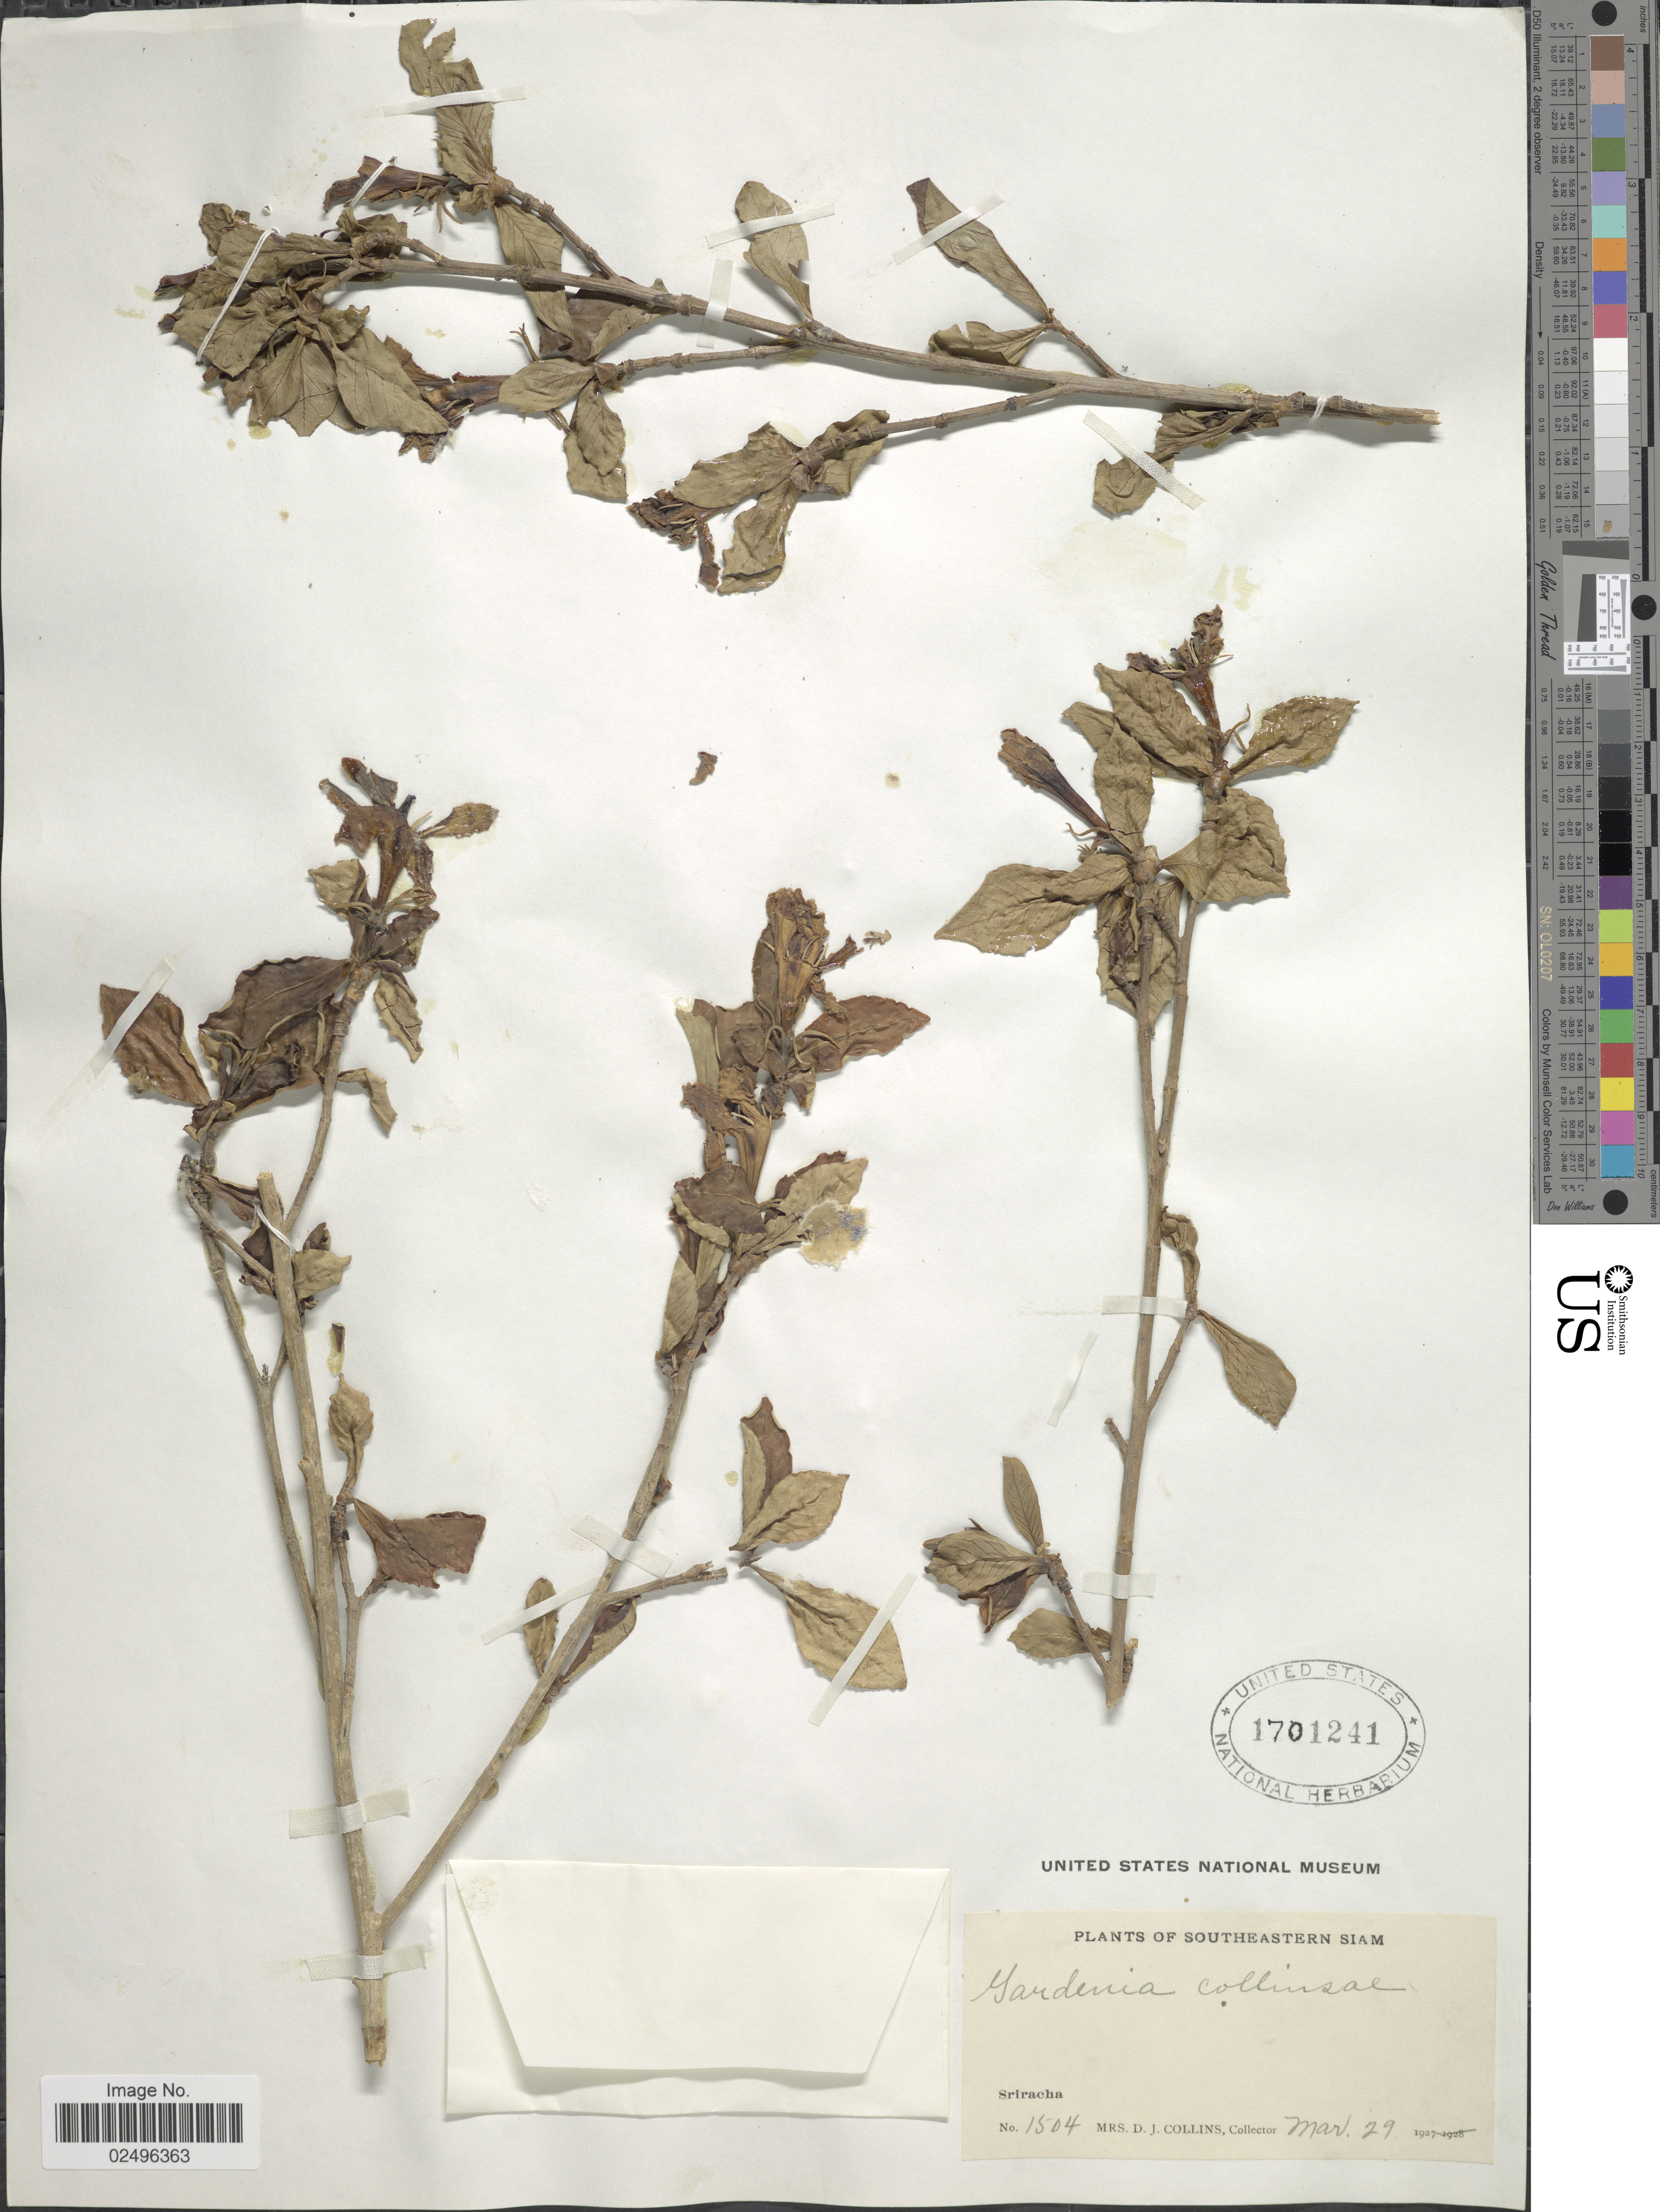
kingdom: Plantae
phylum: Tracheophyta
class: Magnoliopsida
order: Gentianales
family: Rubiaceae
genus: Gardenia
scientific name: Gardenia collinsae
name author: Craib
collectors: Mrs. D. J. Collins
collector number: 1504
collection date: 1927-03-29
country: Thailand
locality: Southeastern Siam. Sriracha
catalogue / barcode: US 1701241